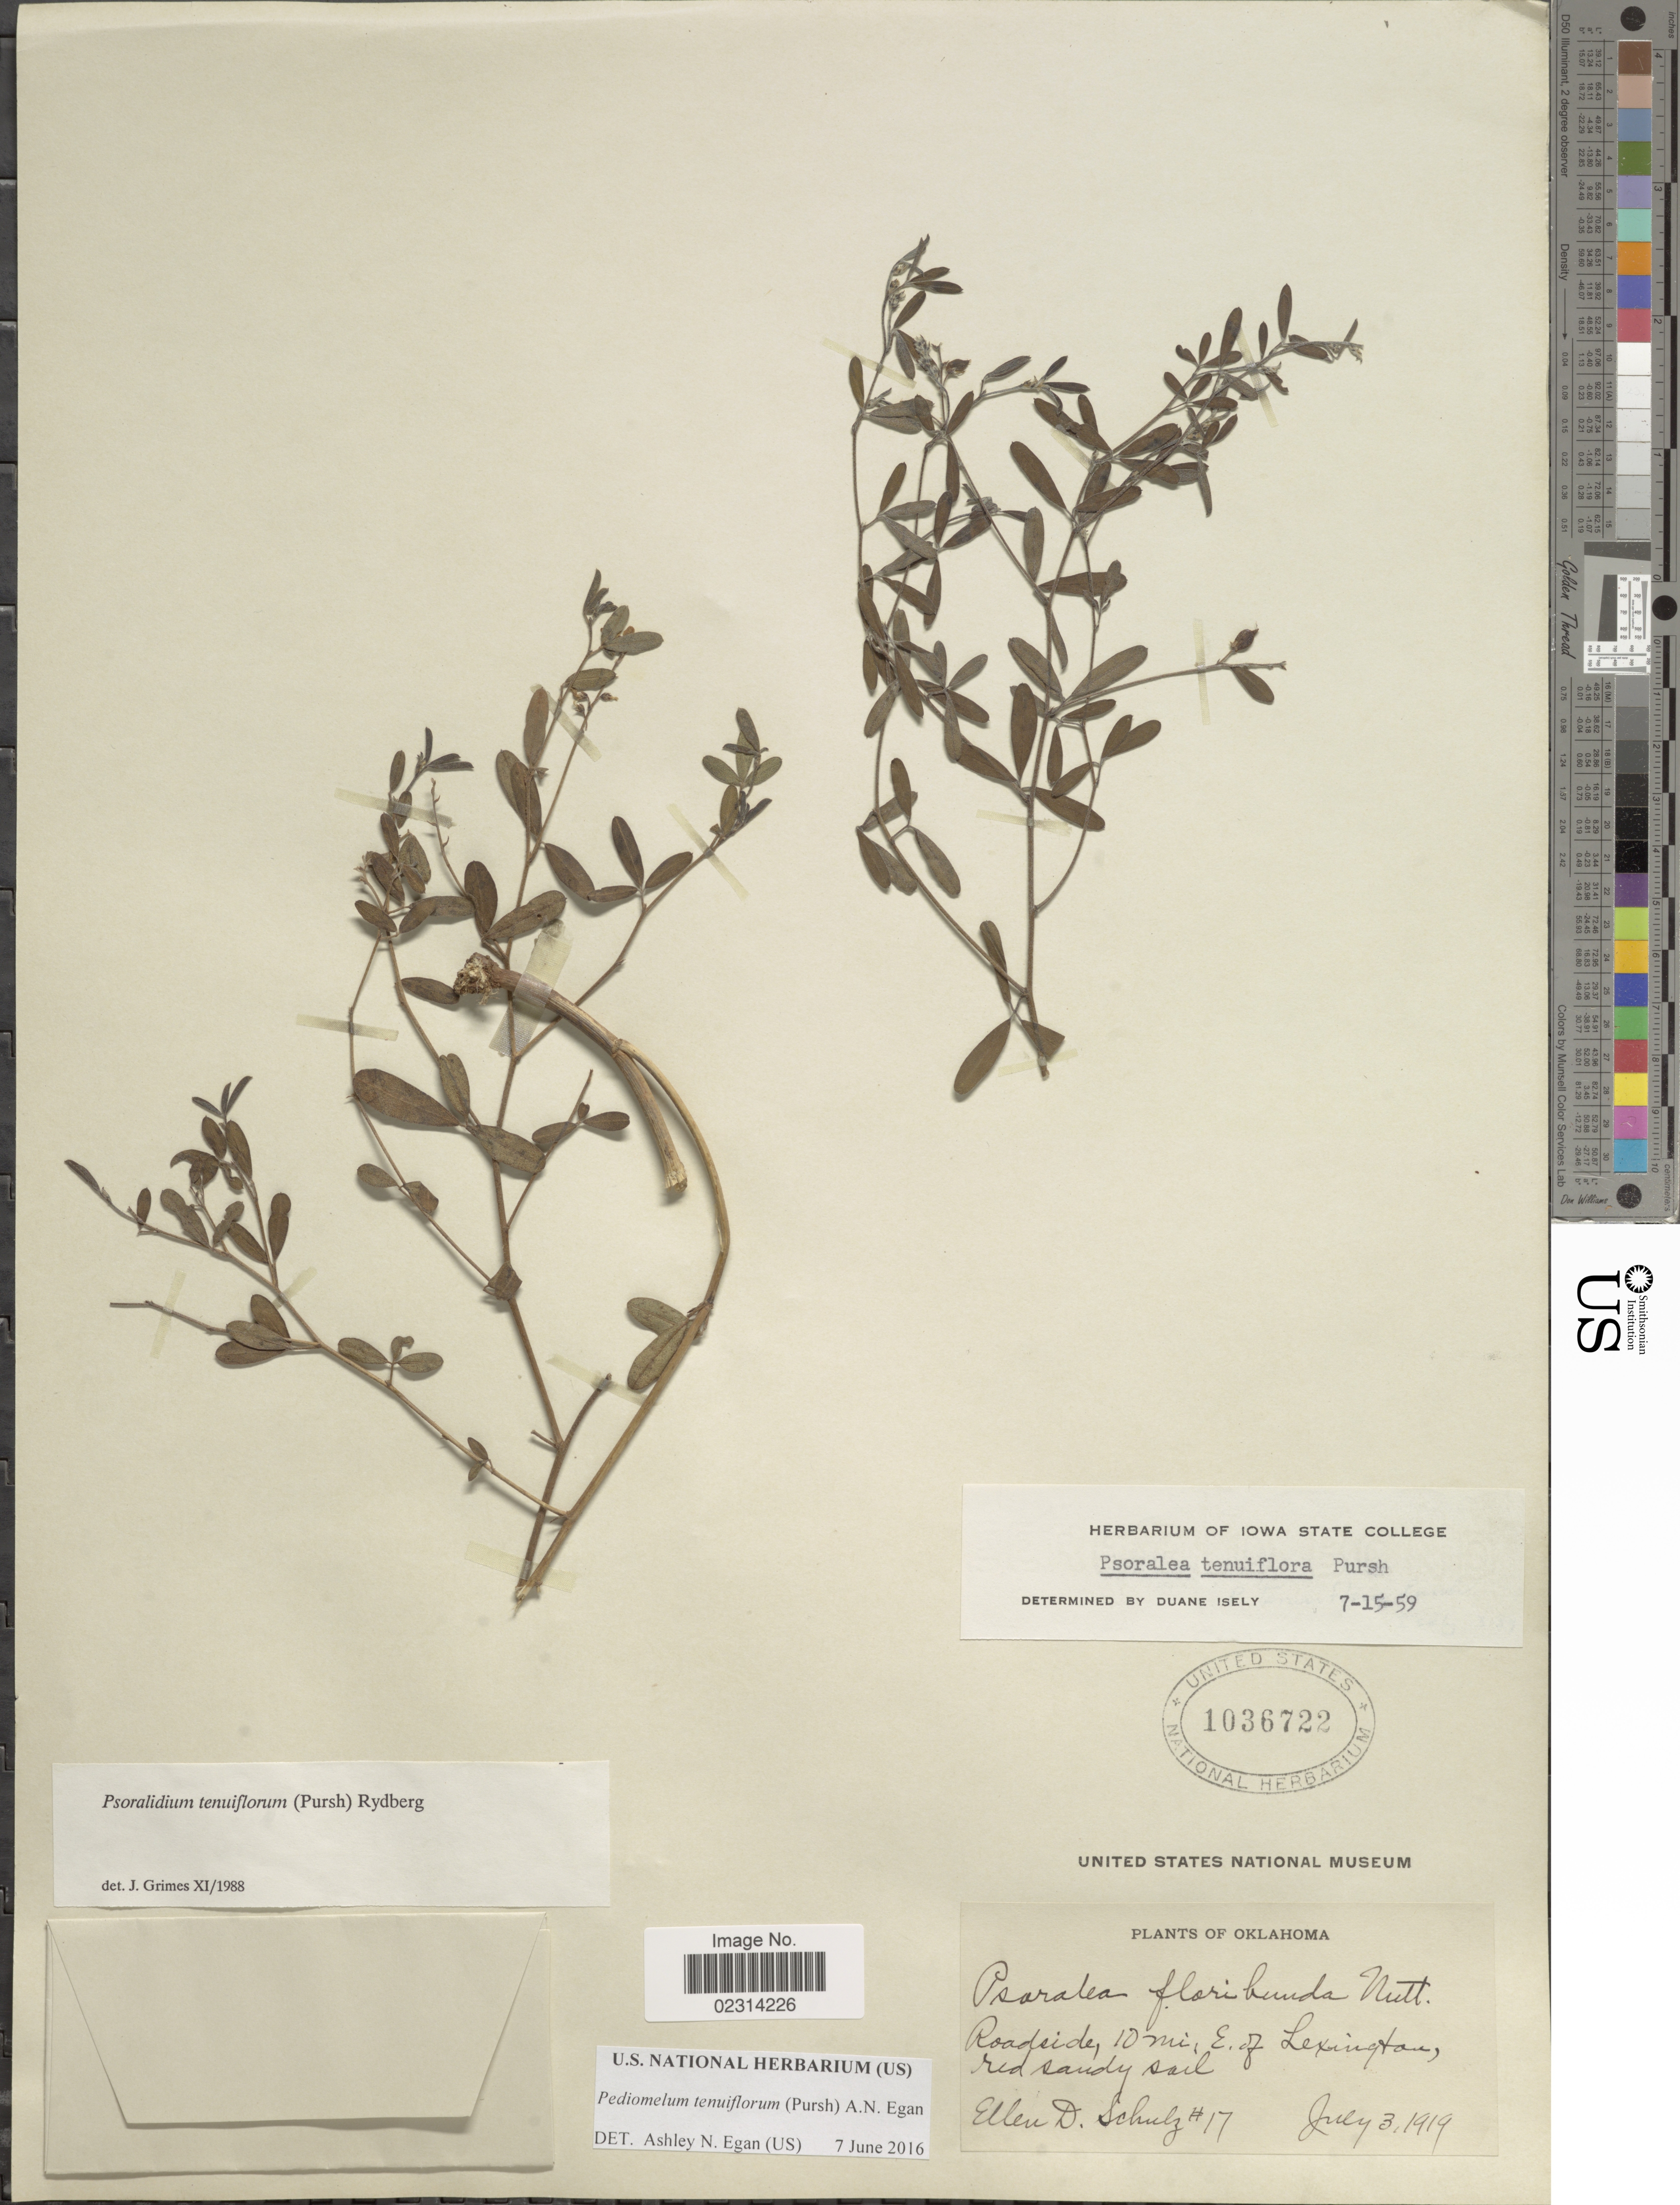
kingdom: Plantae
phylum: Tracheophyta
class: Magnoliopsida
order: Fabales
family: Fabaceae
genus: Psoralidium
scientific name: Psoralidium tenuiflorum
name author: (Pursh) Rydb.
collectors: E. D. Schulz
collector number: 17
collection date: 1919-07-03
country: United States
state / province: Oklahoma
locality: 10 mi. E. of Lexington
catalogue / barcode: US 1036722